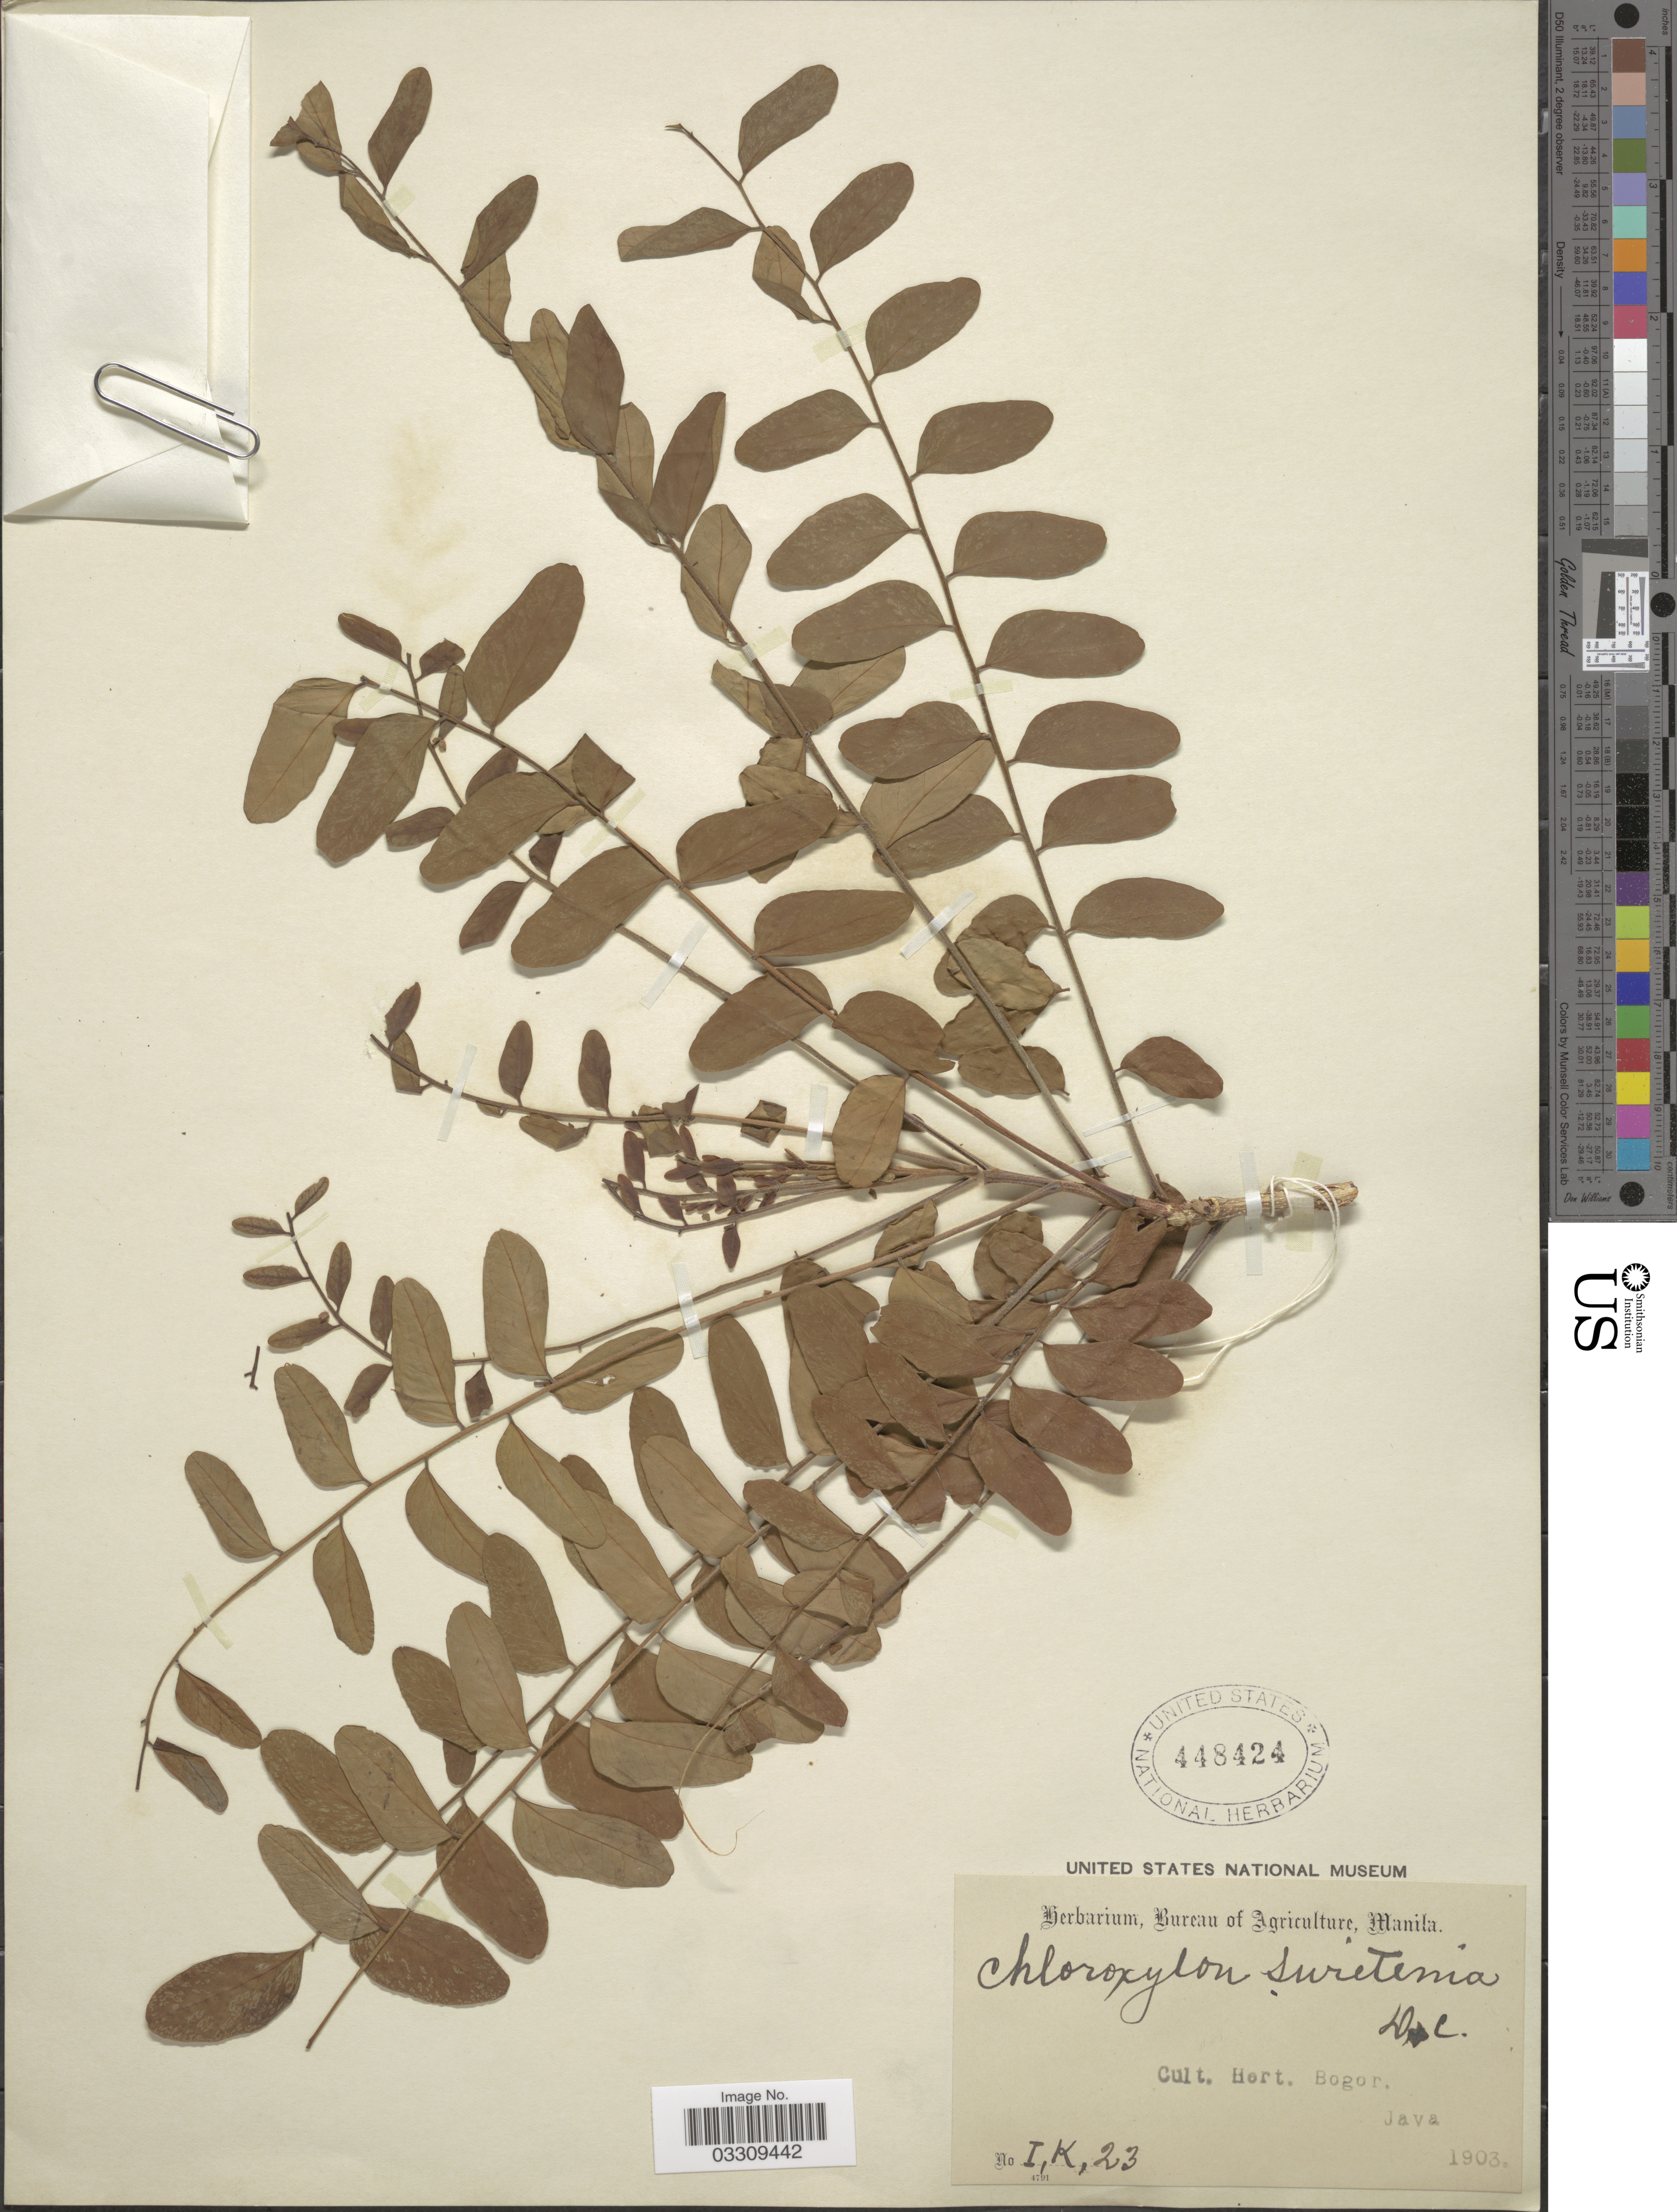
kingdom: Plantae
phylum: Tracheophyta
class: Magnoliopsida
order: Sapindales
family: Rutaceae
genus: Chloroxylon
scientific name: Chloroxylon swietenia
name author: DC.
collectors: Ex herb. Bureau of Agriculture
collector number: I,K,23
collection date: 1903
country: Indonesia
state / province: Java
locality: Hort. Bogor.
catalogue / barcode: US 448424